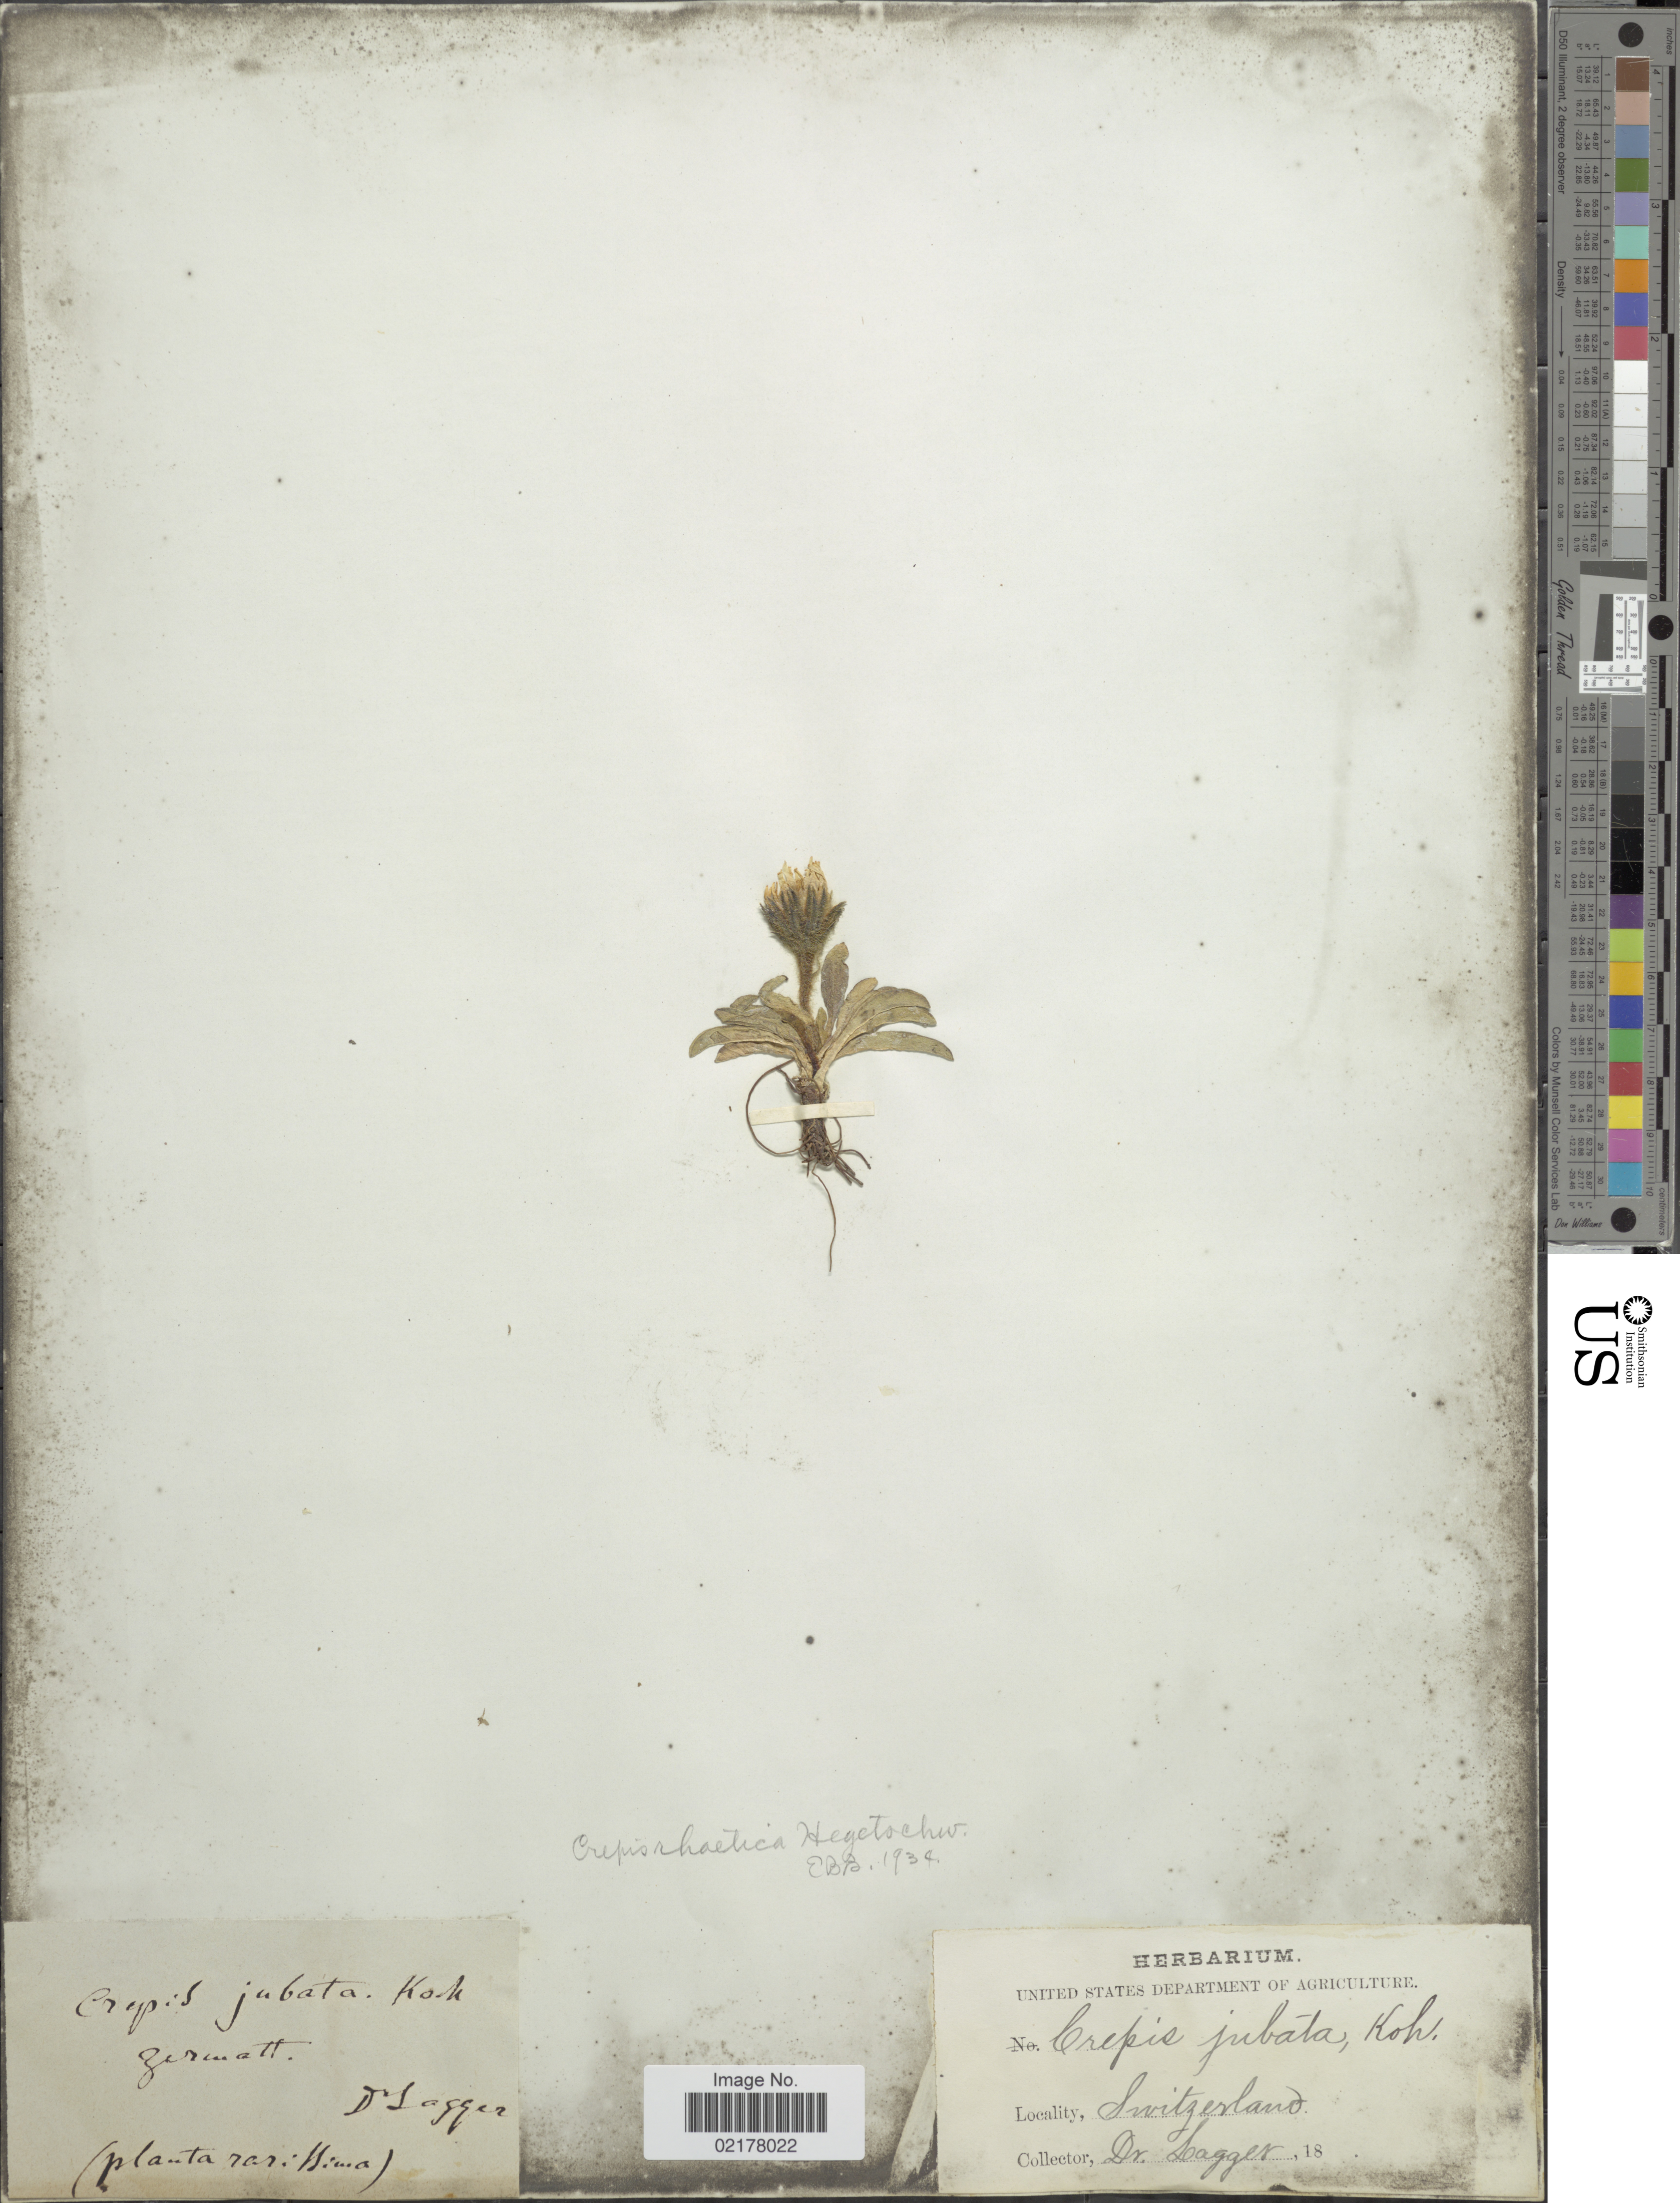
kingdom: Plantae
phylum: Tracheophyta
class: Magnoliopsida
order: Asterales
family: Asteraceae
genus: Crepis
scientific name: Crepis rhaetica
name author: Hegetschw.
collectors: F. J. Lagger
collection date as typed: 18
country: Switzerland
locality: Zermatt